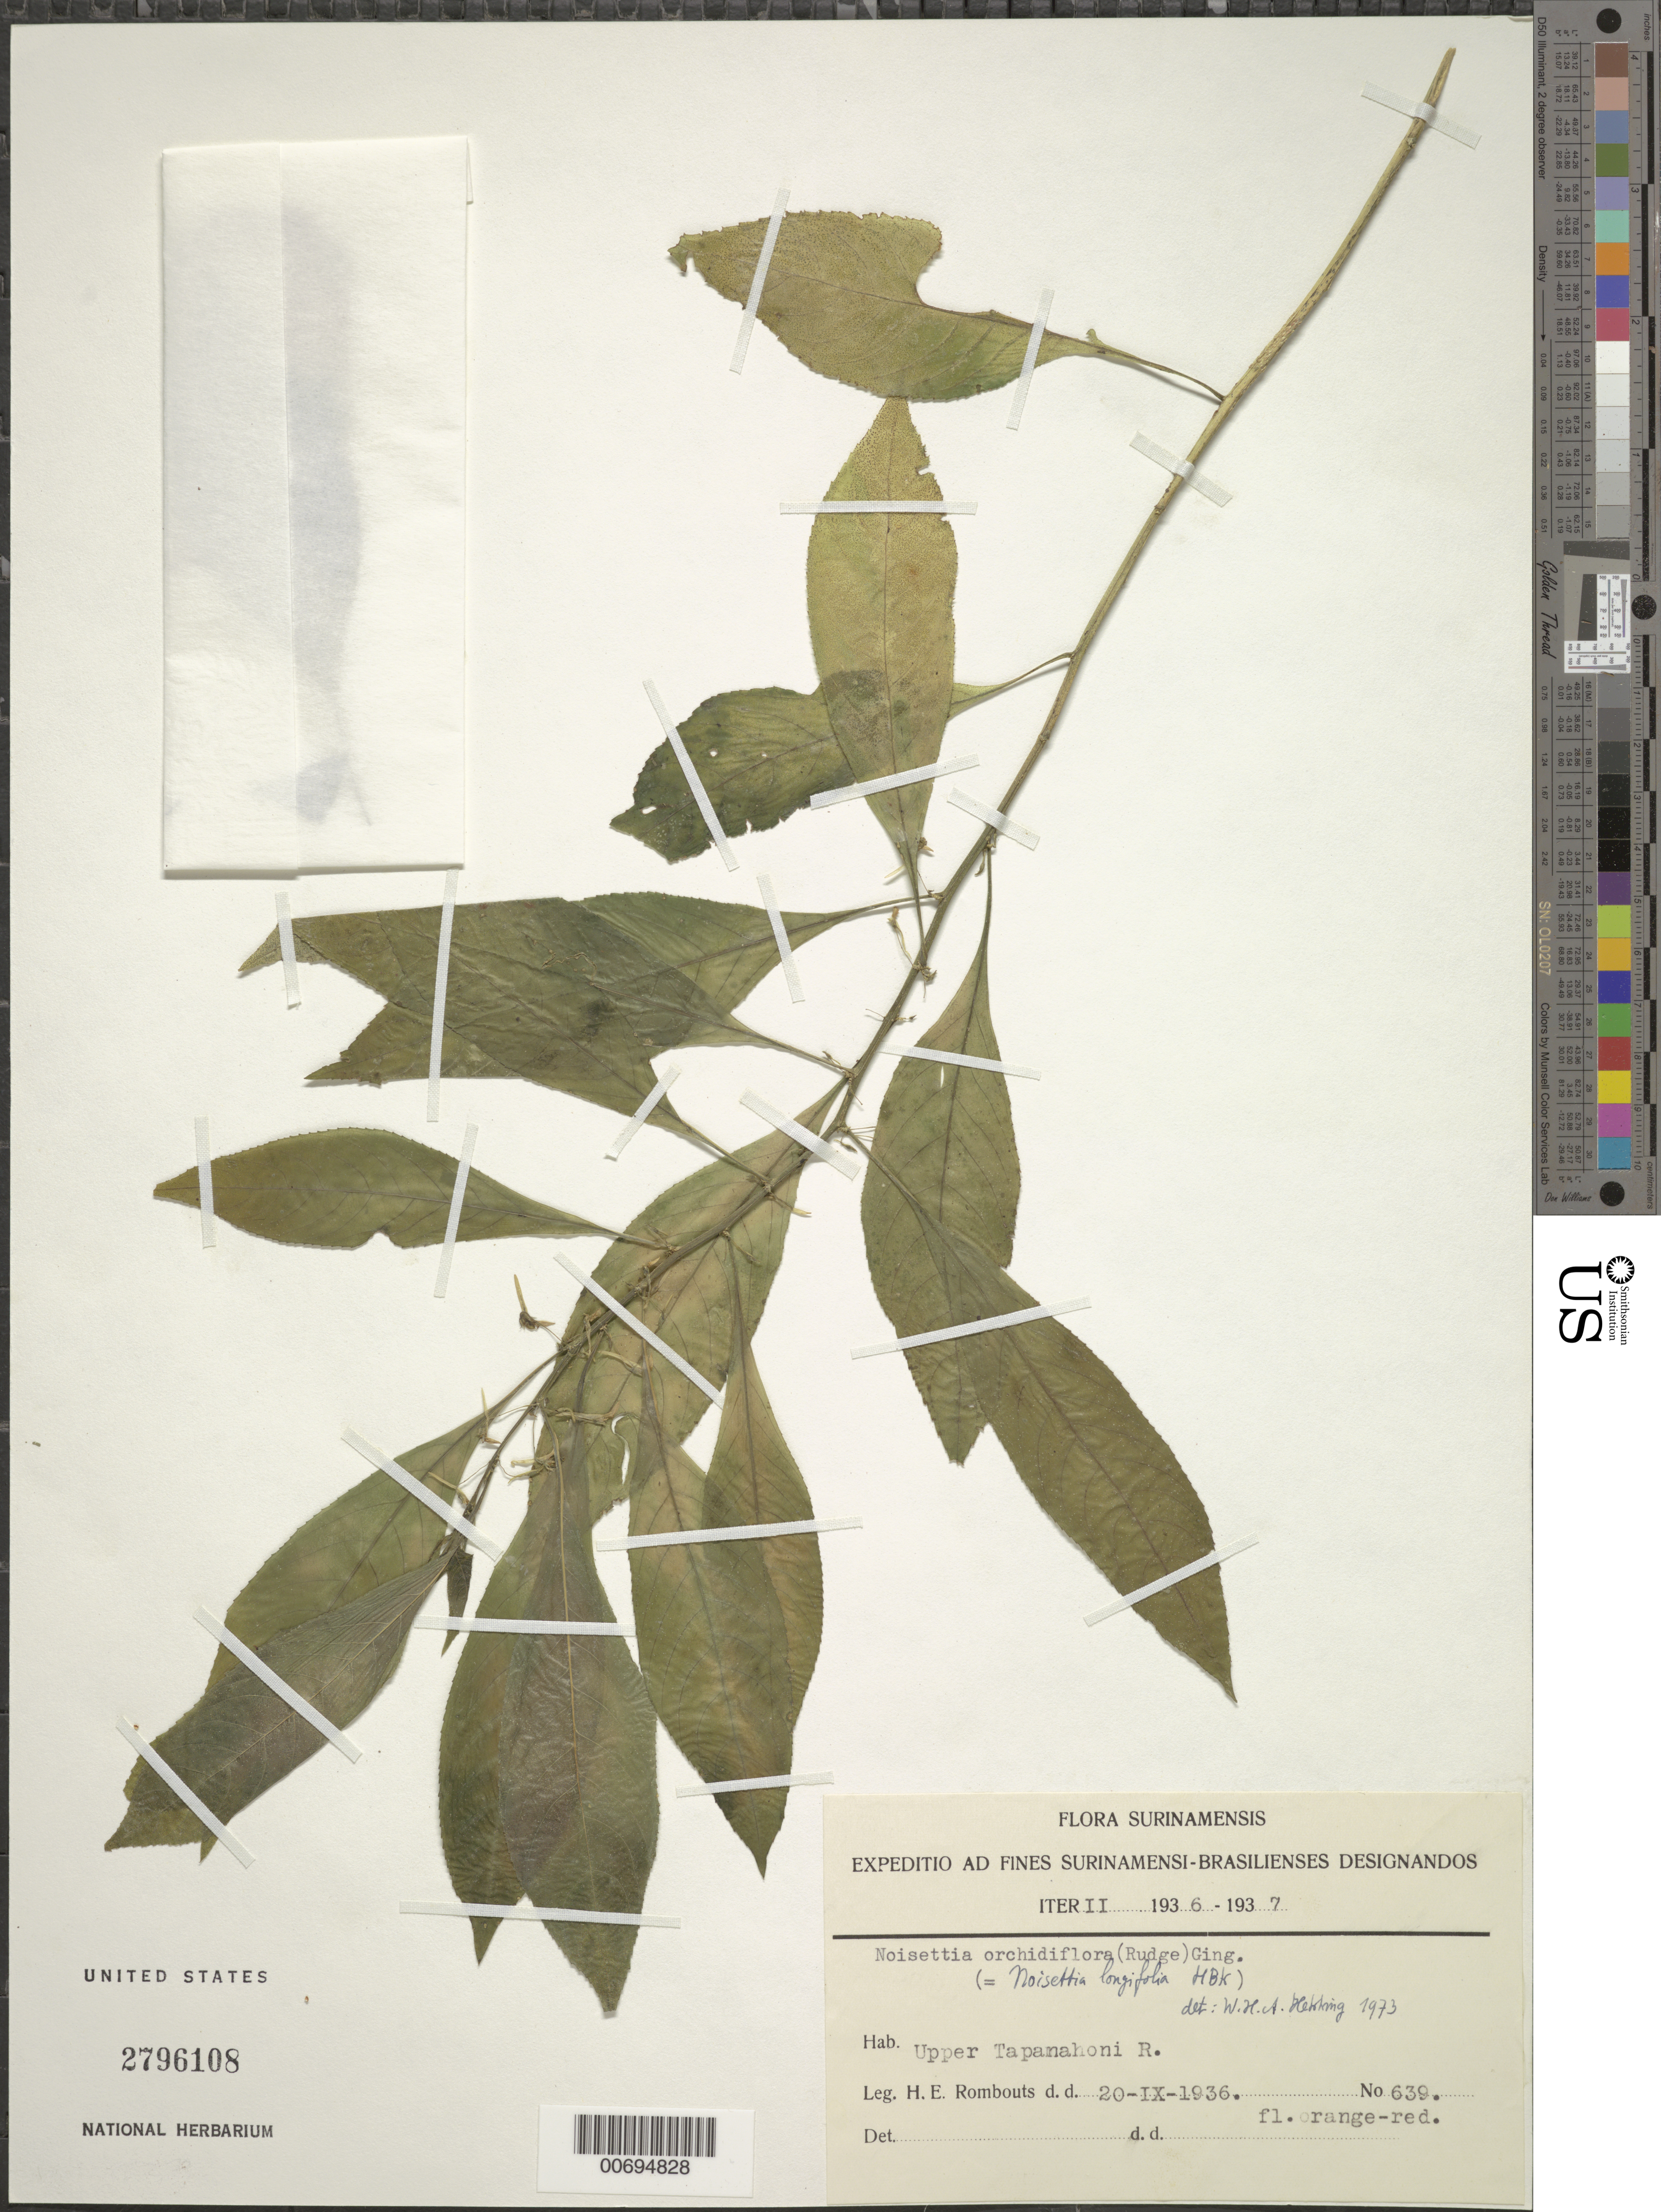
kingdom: Plantae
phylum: Tracheophyta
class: Magnoliopsida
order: Malpighiales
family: Violaceae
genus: Noisettia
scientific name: Noisettia orchidiflora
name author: (Rudge) Ging.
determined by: Hekking, W. H. A.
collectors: H. Rombouts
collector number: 639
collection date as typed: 20-Sep-36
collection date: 1936-09-20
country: Suriname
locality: Tapanahoni R. (upper)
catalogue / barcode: US 2796108